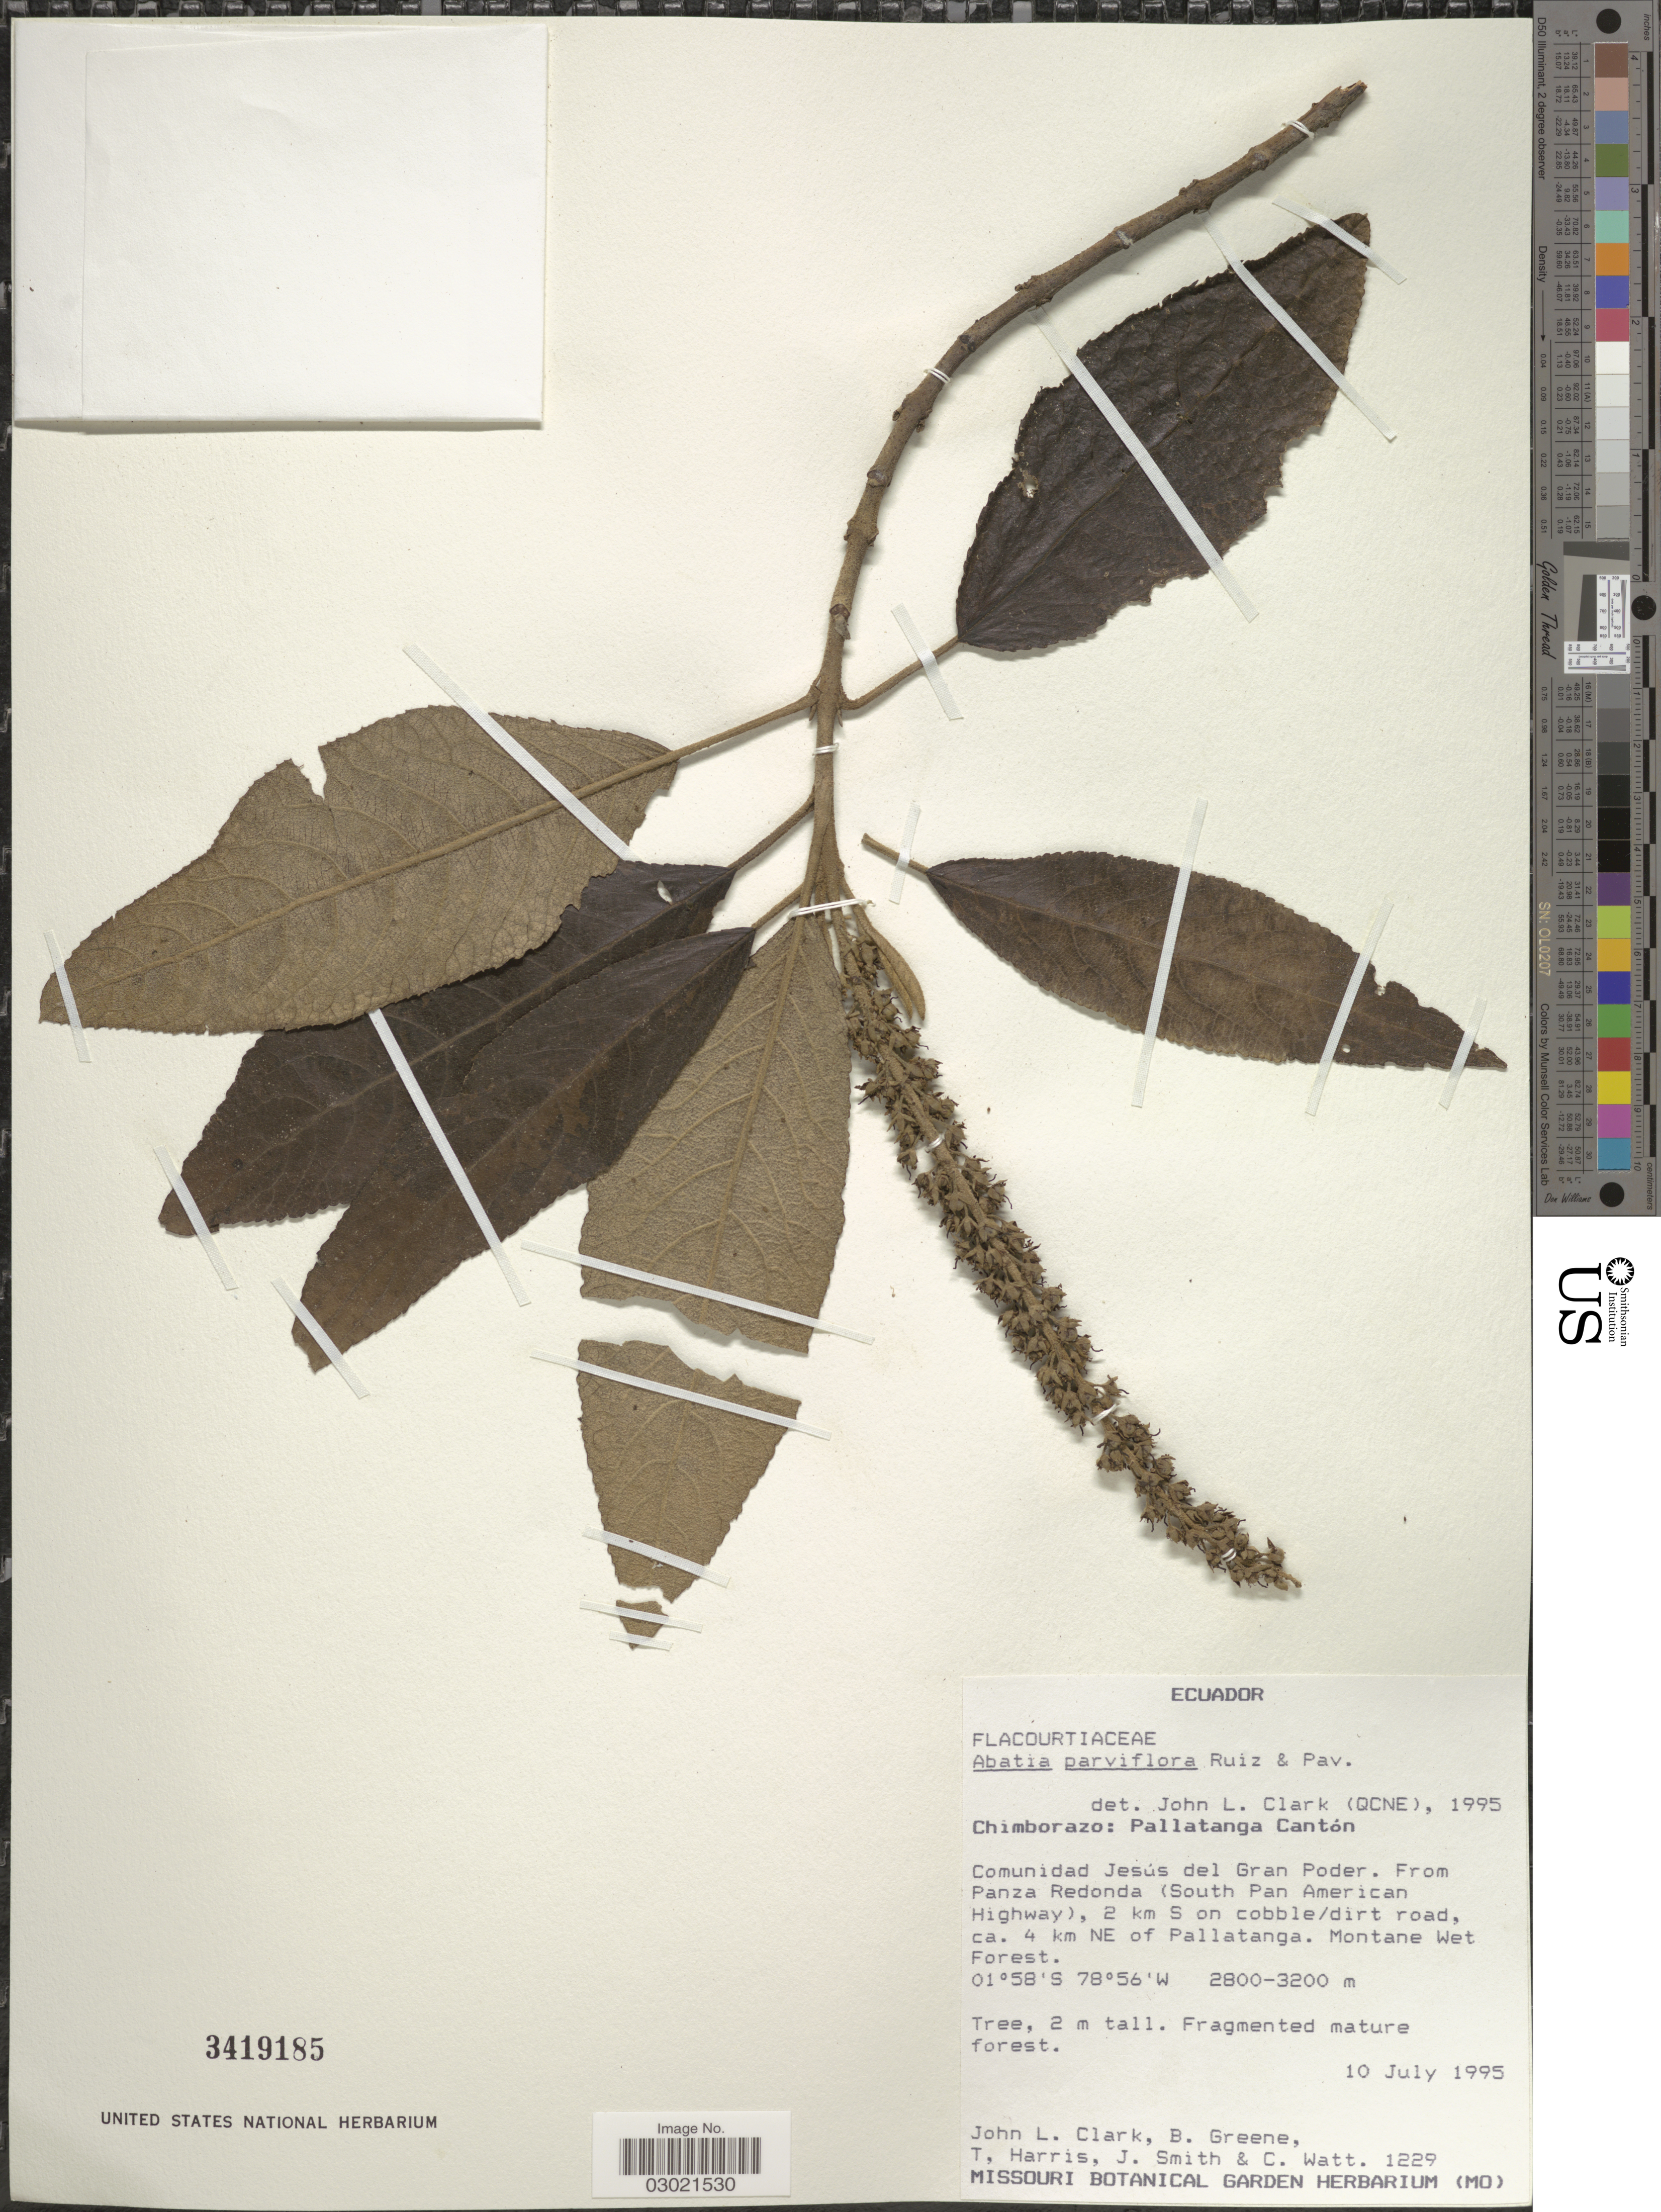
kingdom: Plantae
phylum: Tracheophyta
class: Magnoliopsida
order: Malpighiales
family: Salicaceae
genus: Abatia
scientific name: Abatia parviflora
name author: Ruiz & Pav.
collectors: J. L. Clark, B. Greene, T. Harris, J. Smith & C. Watt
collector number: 1229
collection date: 1995-07-10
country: Ecuador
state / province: Chimborazo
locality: Pallatanga Cantón. Comunidad Jesús del Gran Poder. From Panza Redonda (South Pan American Highway), 2 km S on cobble/ dirt road, ca. 4 km NE of Pallatanga.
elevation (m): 2800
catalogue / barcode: US 3419185